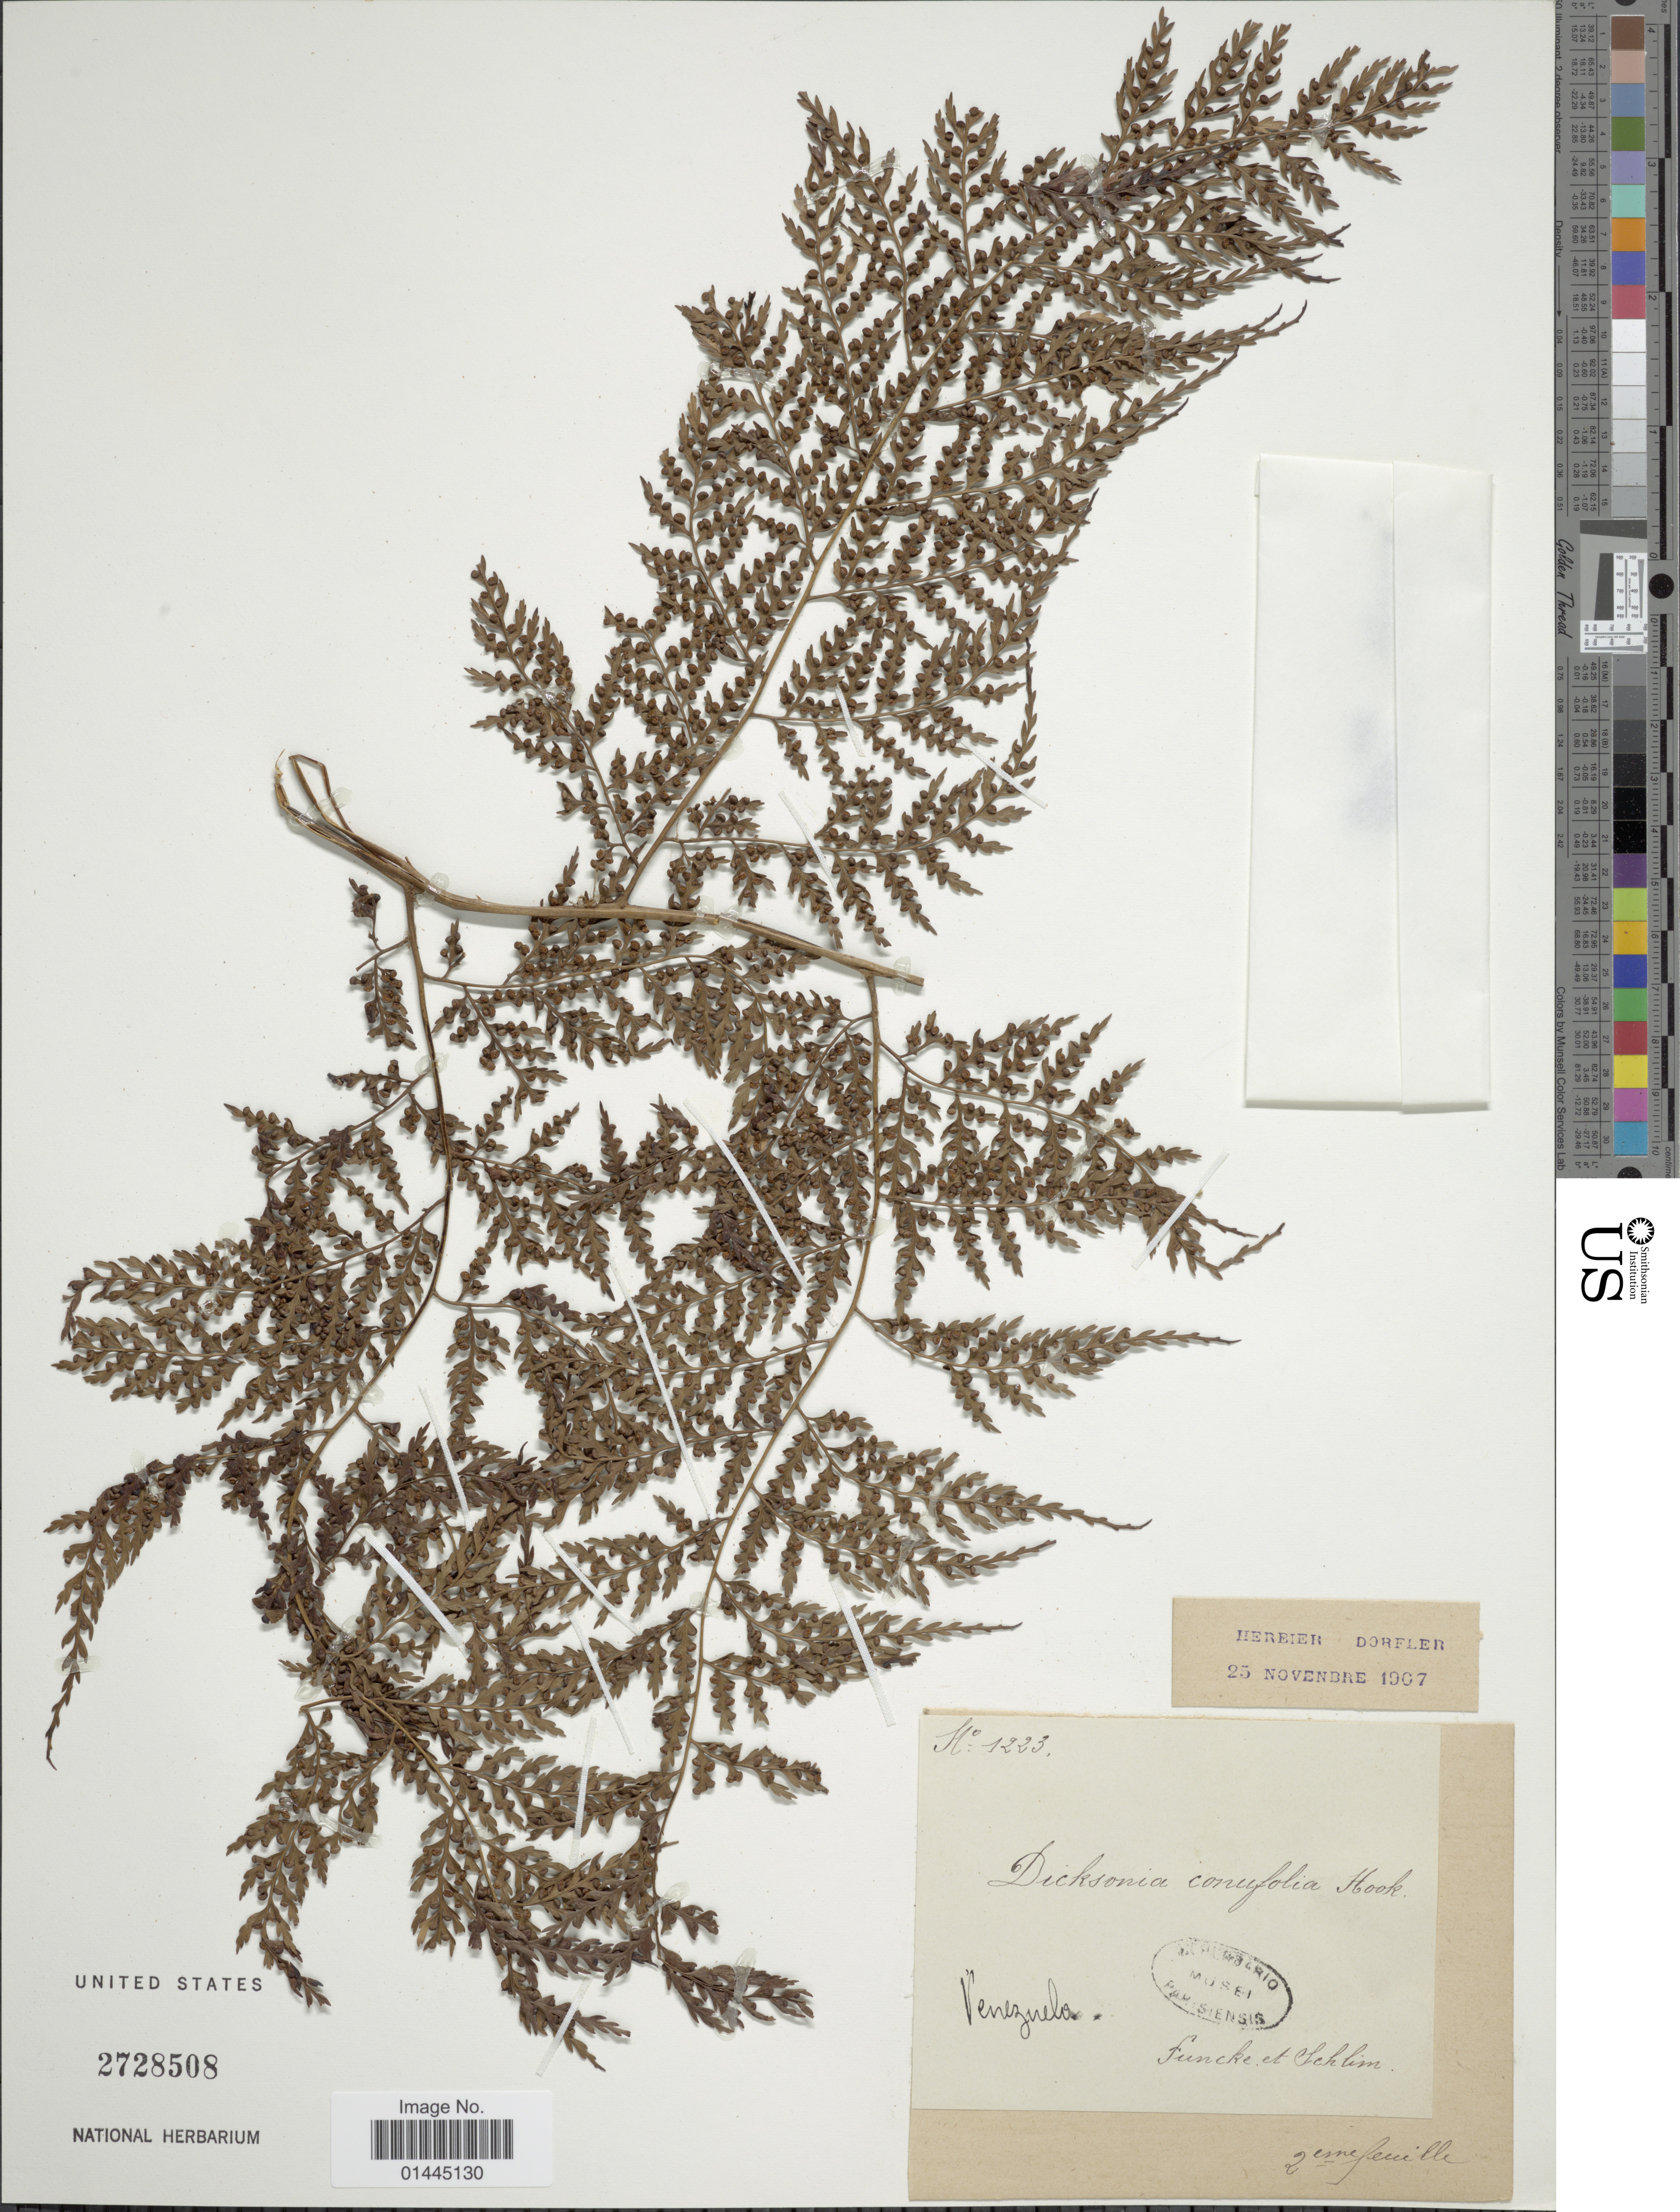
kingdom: Plantae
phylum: Tracheophyta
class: Polypodiopsida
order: Cyatheales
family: Culcitaceae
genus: Culcita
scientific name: Culcita coniifolia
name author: (Hook.) Maxon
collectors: N. Funck & L. Schlim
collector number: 1223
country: Venezuela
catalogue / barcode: US 2728508